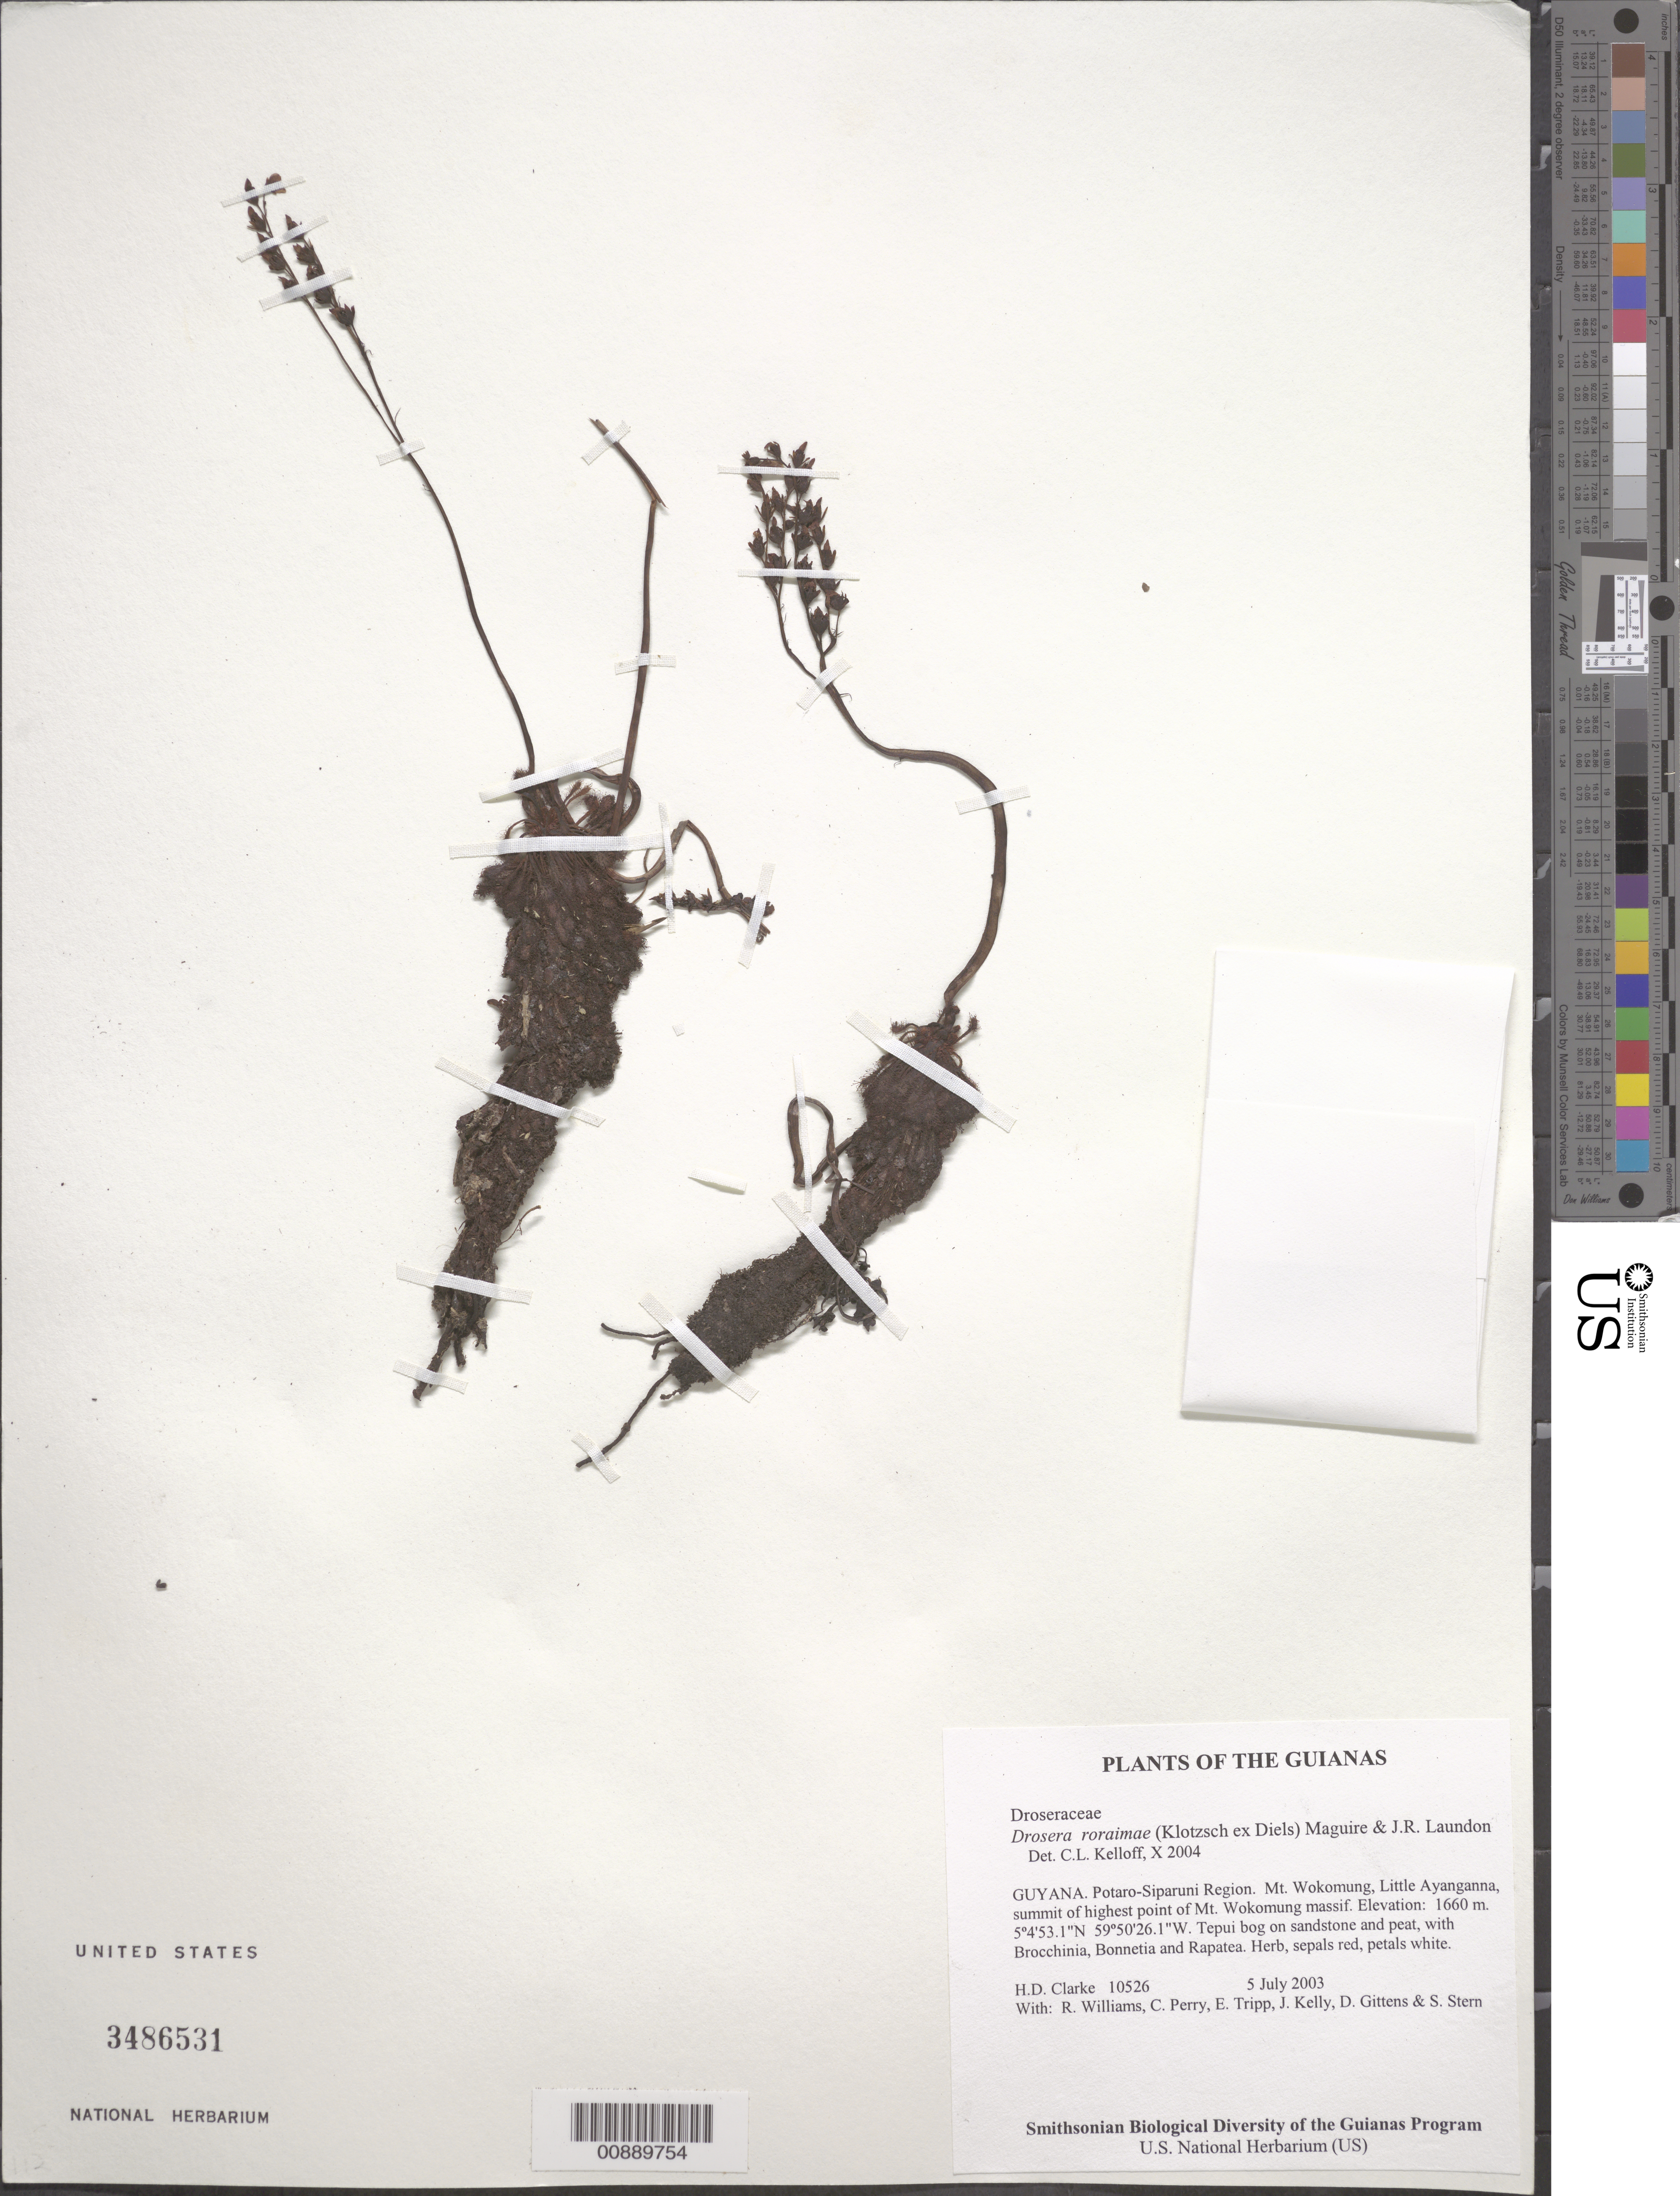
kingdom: Plantae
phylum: Tracheophyta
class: Magnoliopsida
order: Caryophyllales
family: Droseraceae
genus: Drosera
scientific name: Drosera roraimae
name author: (Klotzsch ex Diels) Maguire & J.R. Laundon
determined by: Kelloff, Carol L., (US), Smithsonian Institution - National Museum of Natural History (UNITED STATES)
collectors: H. D. Clarke, R. Williams, C. Perry, E. Tripp, J. Kelly, D. Gittens & S. R. Stern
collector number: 10526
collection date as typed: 5 July 2003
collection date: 2003-07-05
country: Guyana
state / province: Potaro-Siparuni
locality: Mt. Wokomung, Little Ayanganna, summit of highest point of Mt. Wokomung massif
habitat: Tepui bog on sandstone and peat, with Brocchinia, Bonnetia and Rapatea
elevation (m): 1660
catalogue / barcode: US 3486531